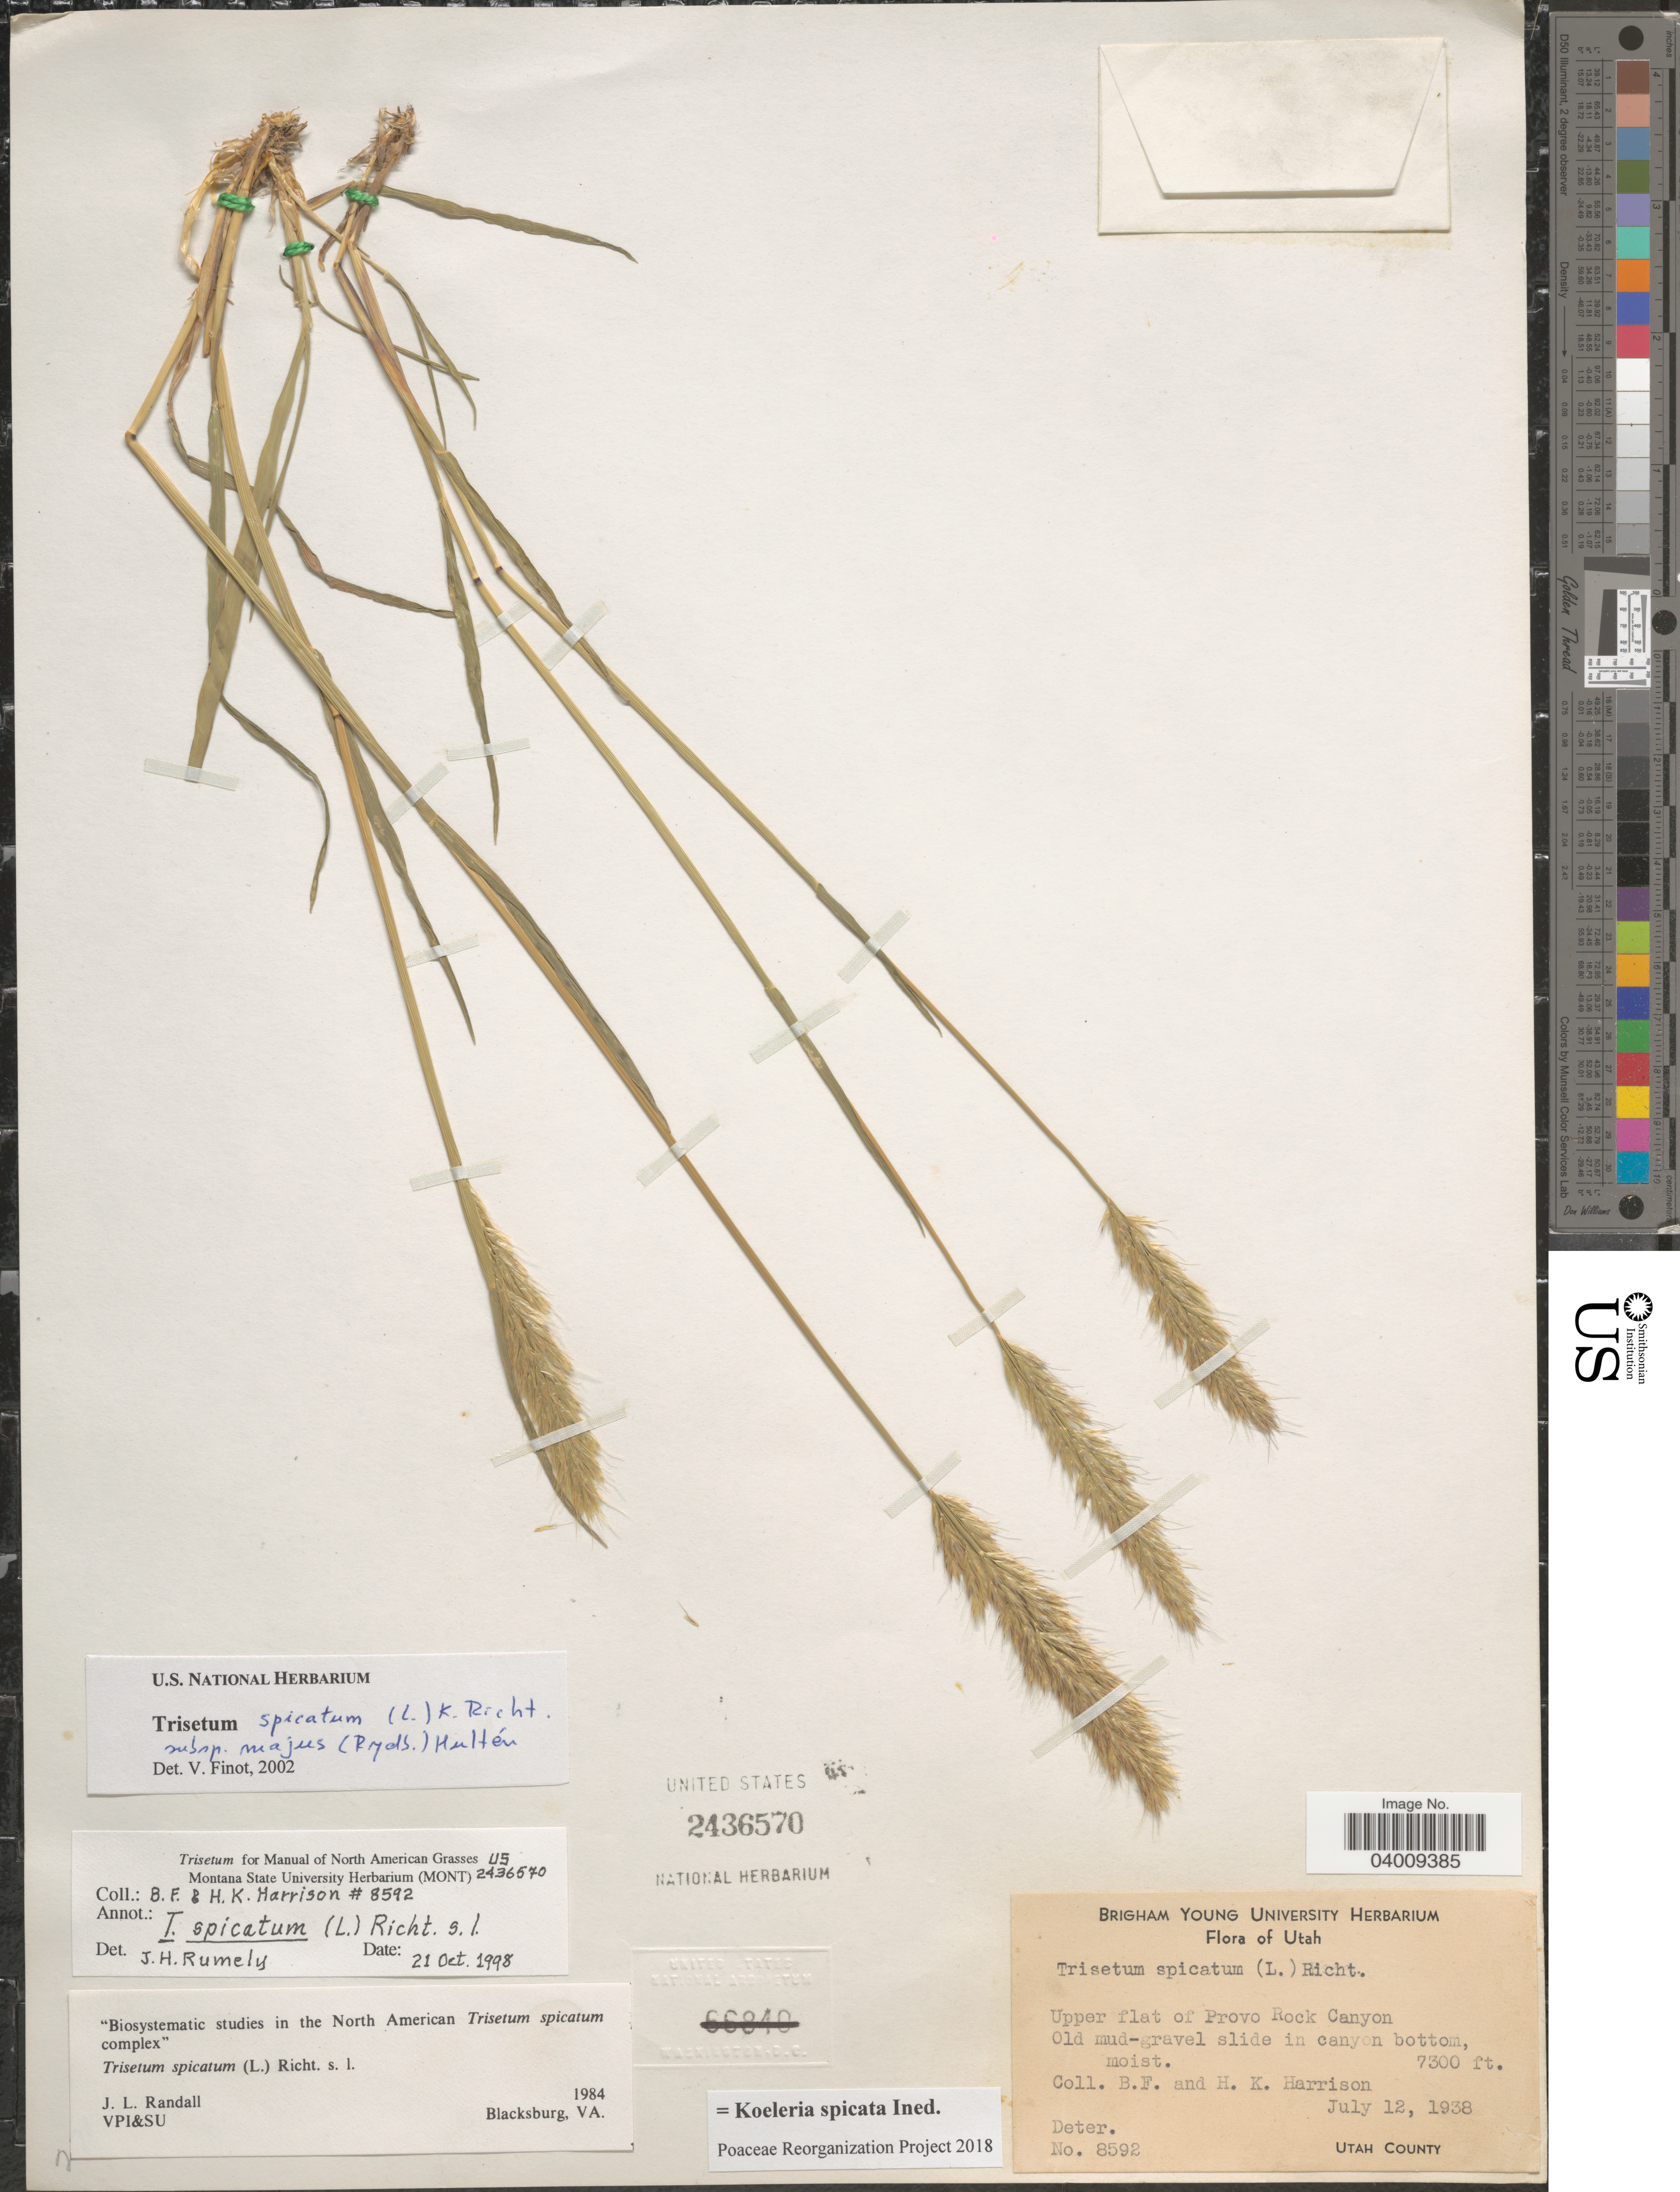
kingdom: Plantae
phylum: Tracheophyta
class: Liliopsida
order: Poales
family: Poaceae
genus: Koeleria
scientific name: Koeleria spicata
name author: (L.) Barberá et al.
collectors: B. F. Harrison & H. Harrison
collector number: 8592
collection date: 1938-07-12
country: United States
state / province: Utah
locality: Upper flat of Provo Rock Canyon. Utah County.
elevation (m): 2225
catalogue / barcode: US 2436570